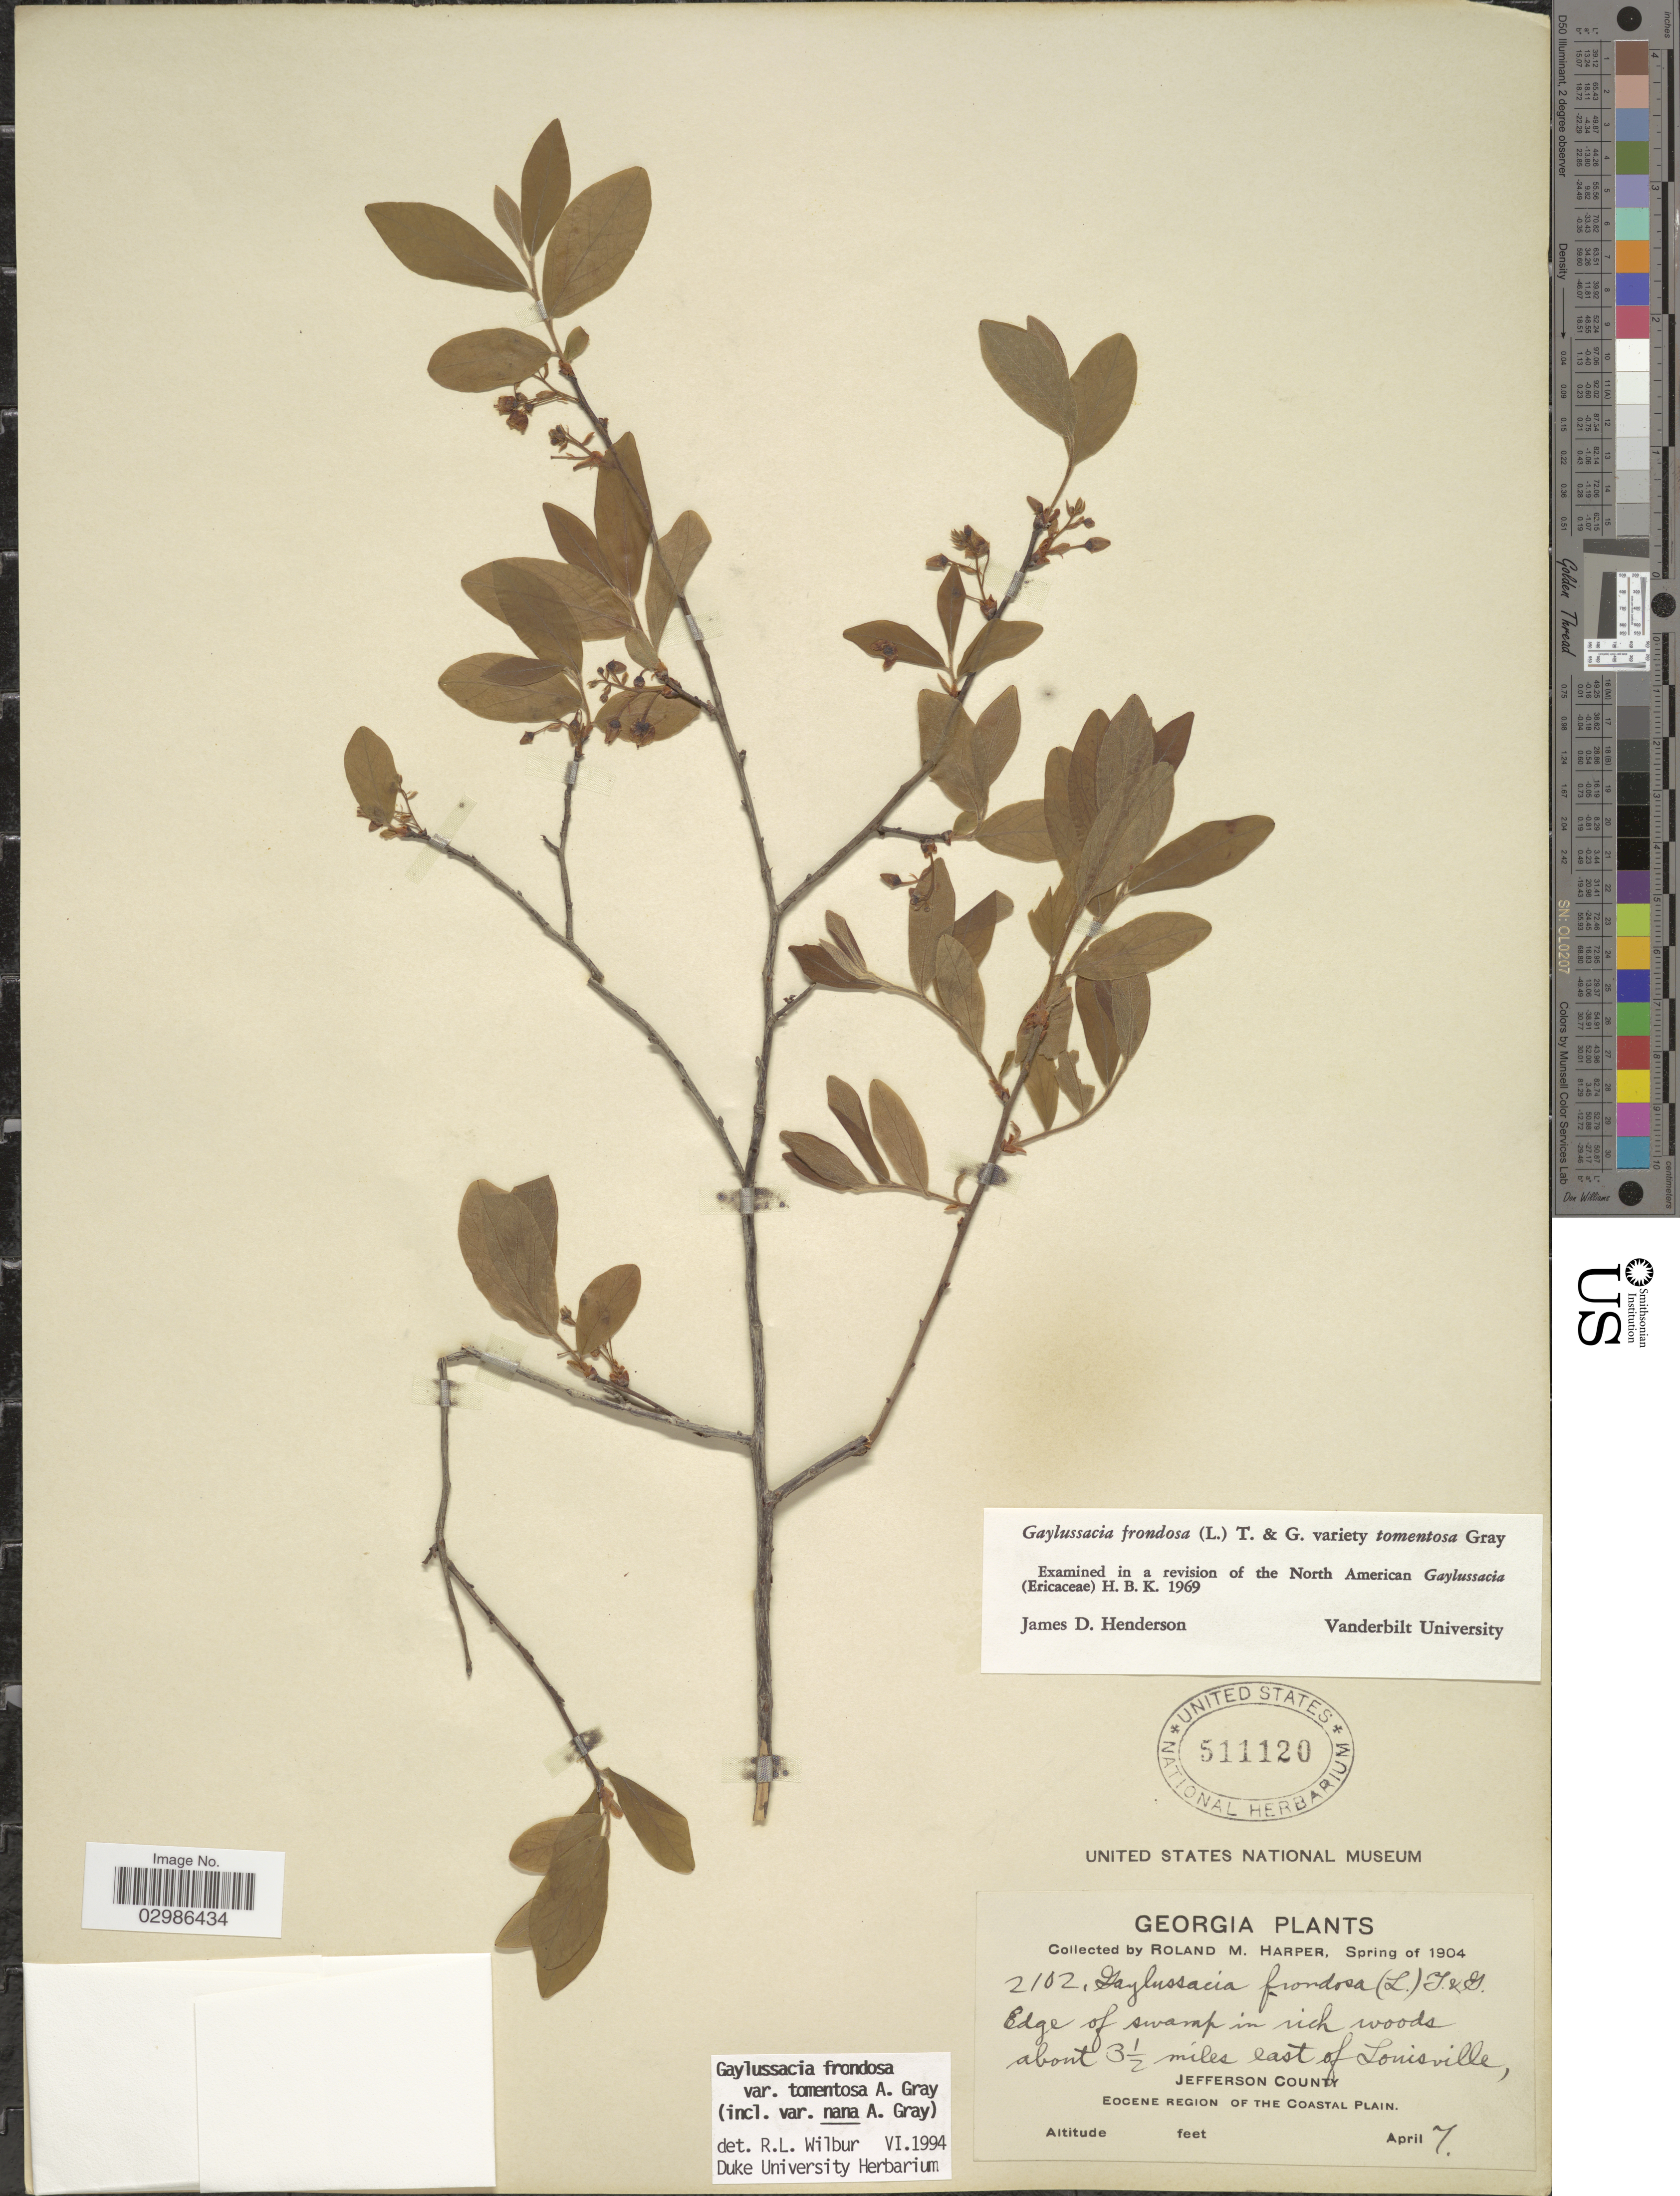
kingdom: Plantae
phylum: Tracheophyta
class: Magnoliopsida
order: Ericales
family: Ericaceae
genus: Gaylussacia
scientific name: Gaylussacia frondosa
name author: (L.) Torr. & A. Gray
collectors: R. M. Harper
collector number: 2102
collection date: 1904-04-07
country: United States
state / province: Georgia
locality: About 3½ miles east of Louisville, Jefferson County. Eocene region of the coastal plain.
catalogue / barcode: US 511120